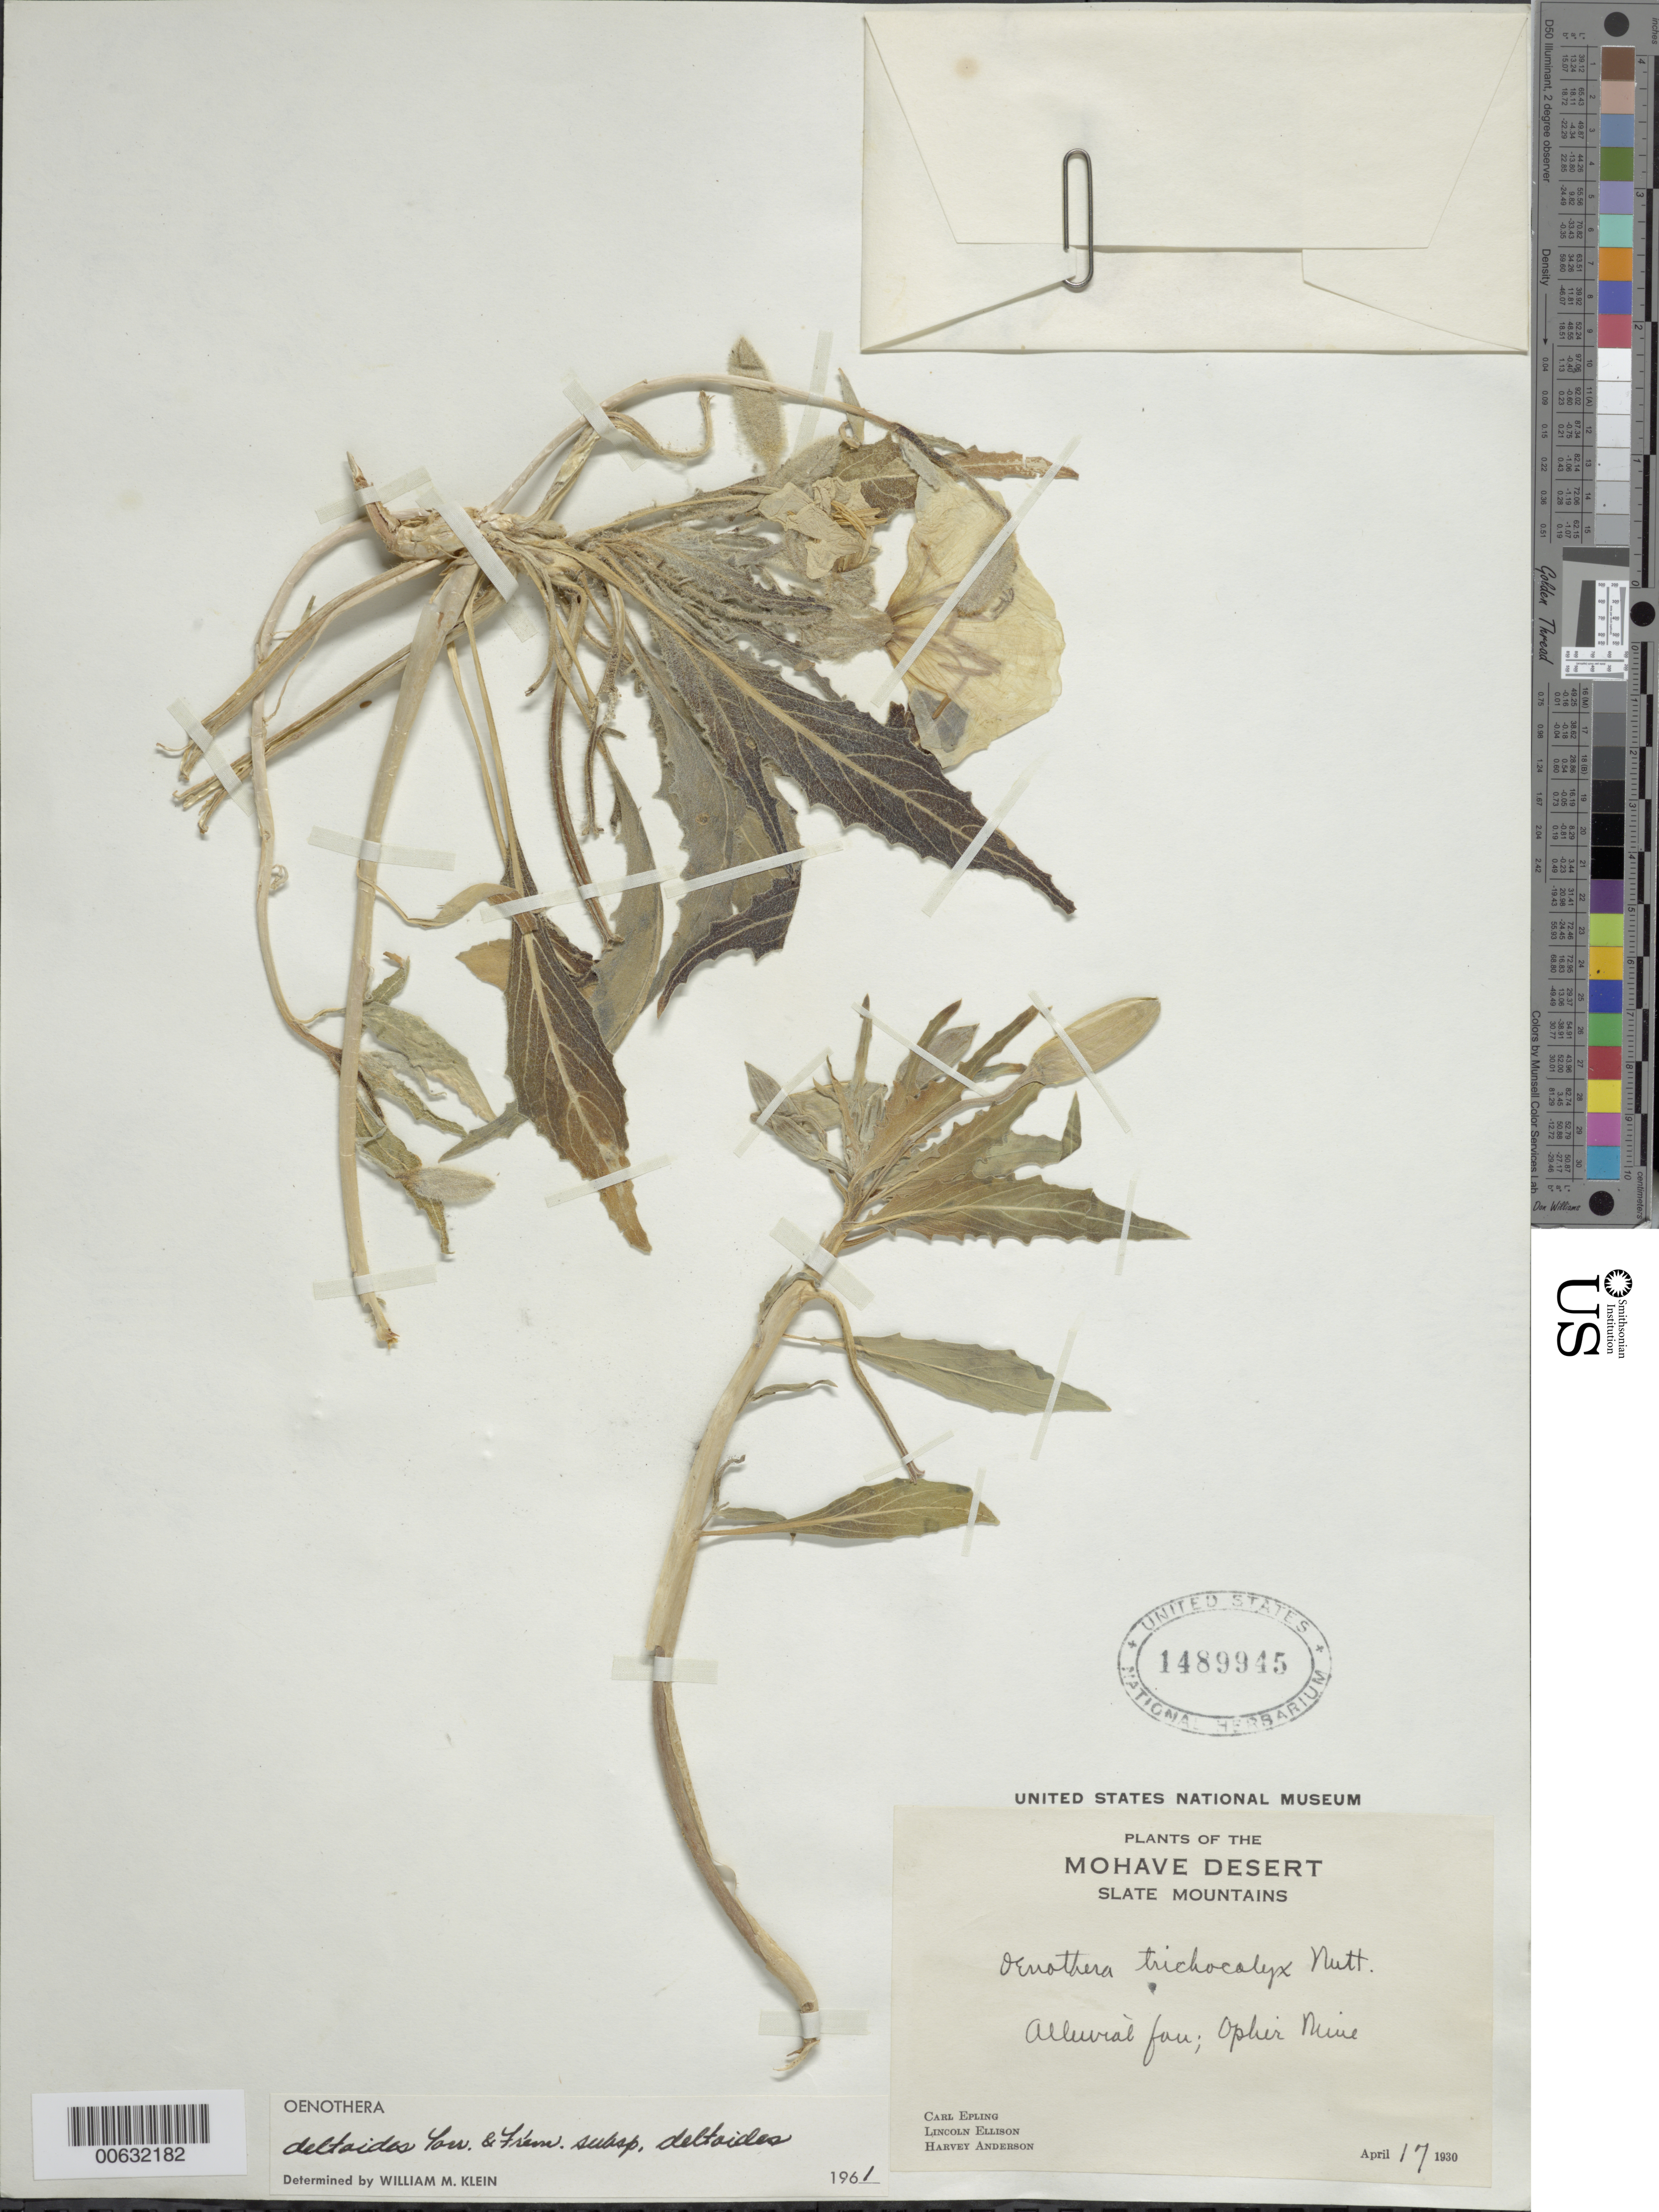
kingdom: Plantae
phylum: Tracheophyta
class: Magnoliopsida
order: Myrtales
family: Onagraceae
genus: Oenothera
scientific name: Oenothera deltoides subsp. deltoides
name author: Torr. & Frém.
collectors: C. C. Epling, L. Ellison & H. Anderson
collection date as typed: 17 Apr 1930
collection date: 1930-04-17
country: United States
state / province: California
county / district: Kern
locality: Ophir Mine. Mohave (Mojave)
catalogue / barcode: US 1489945